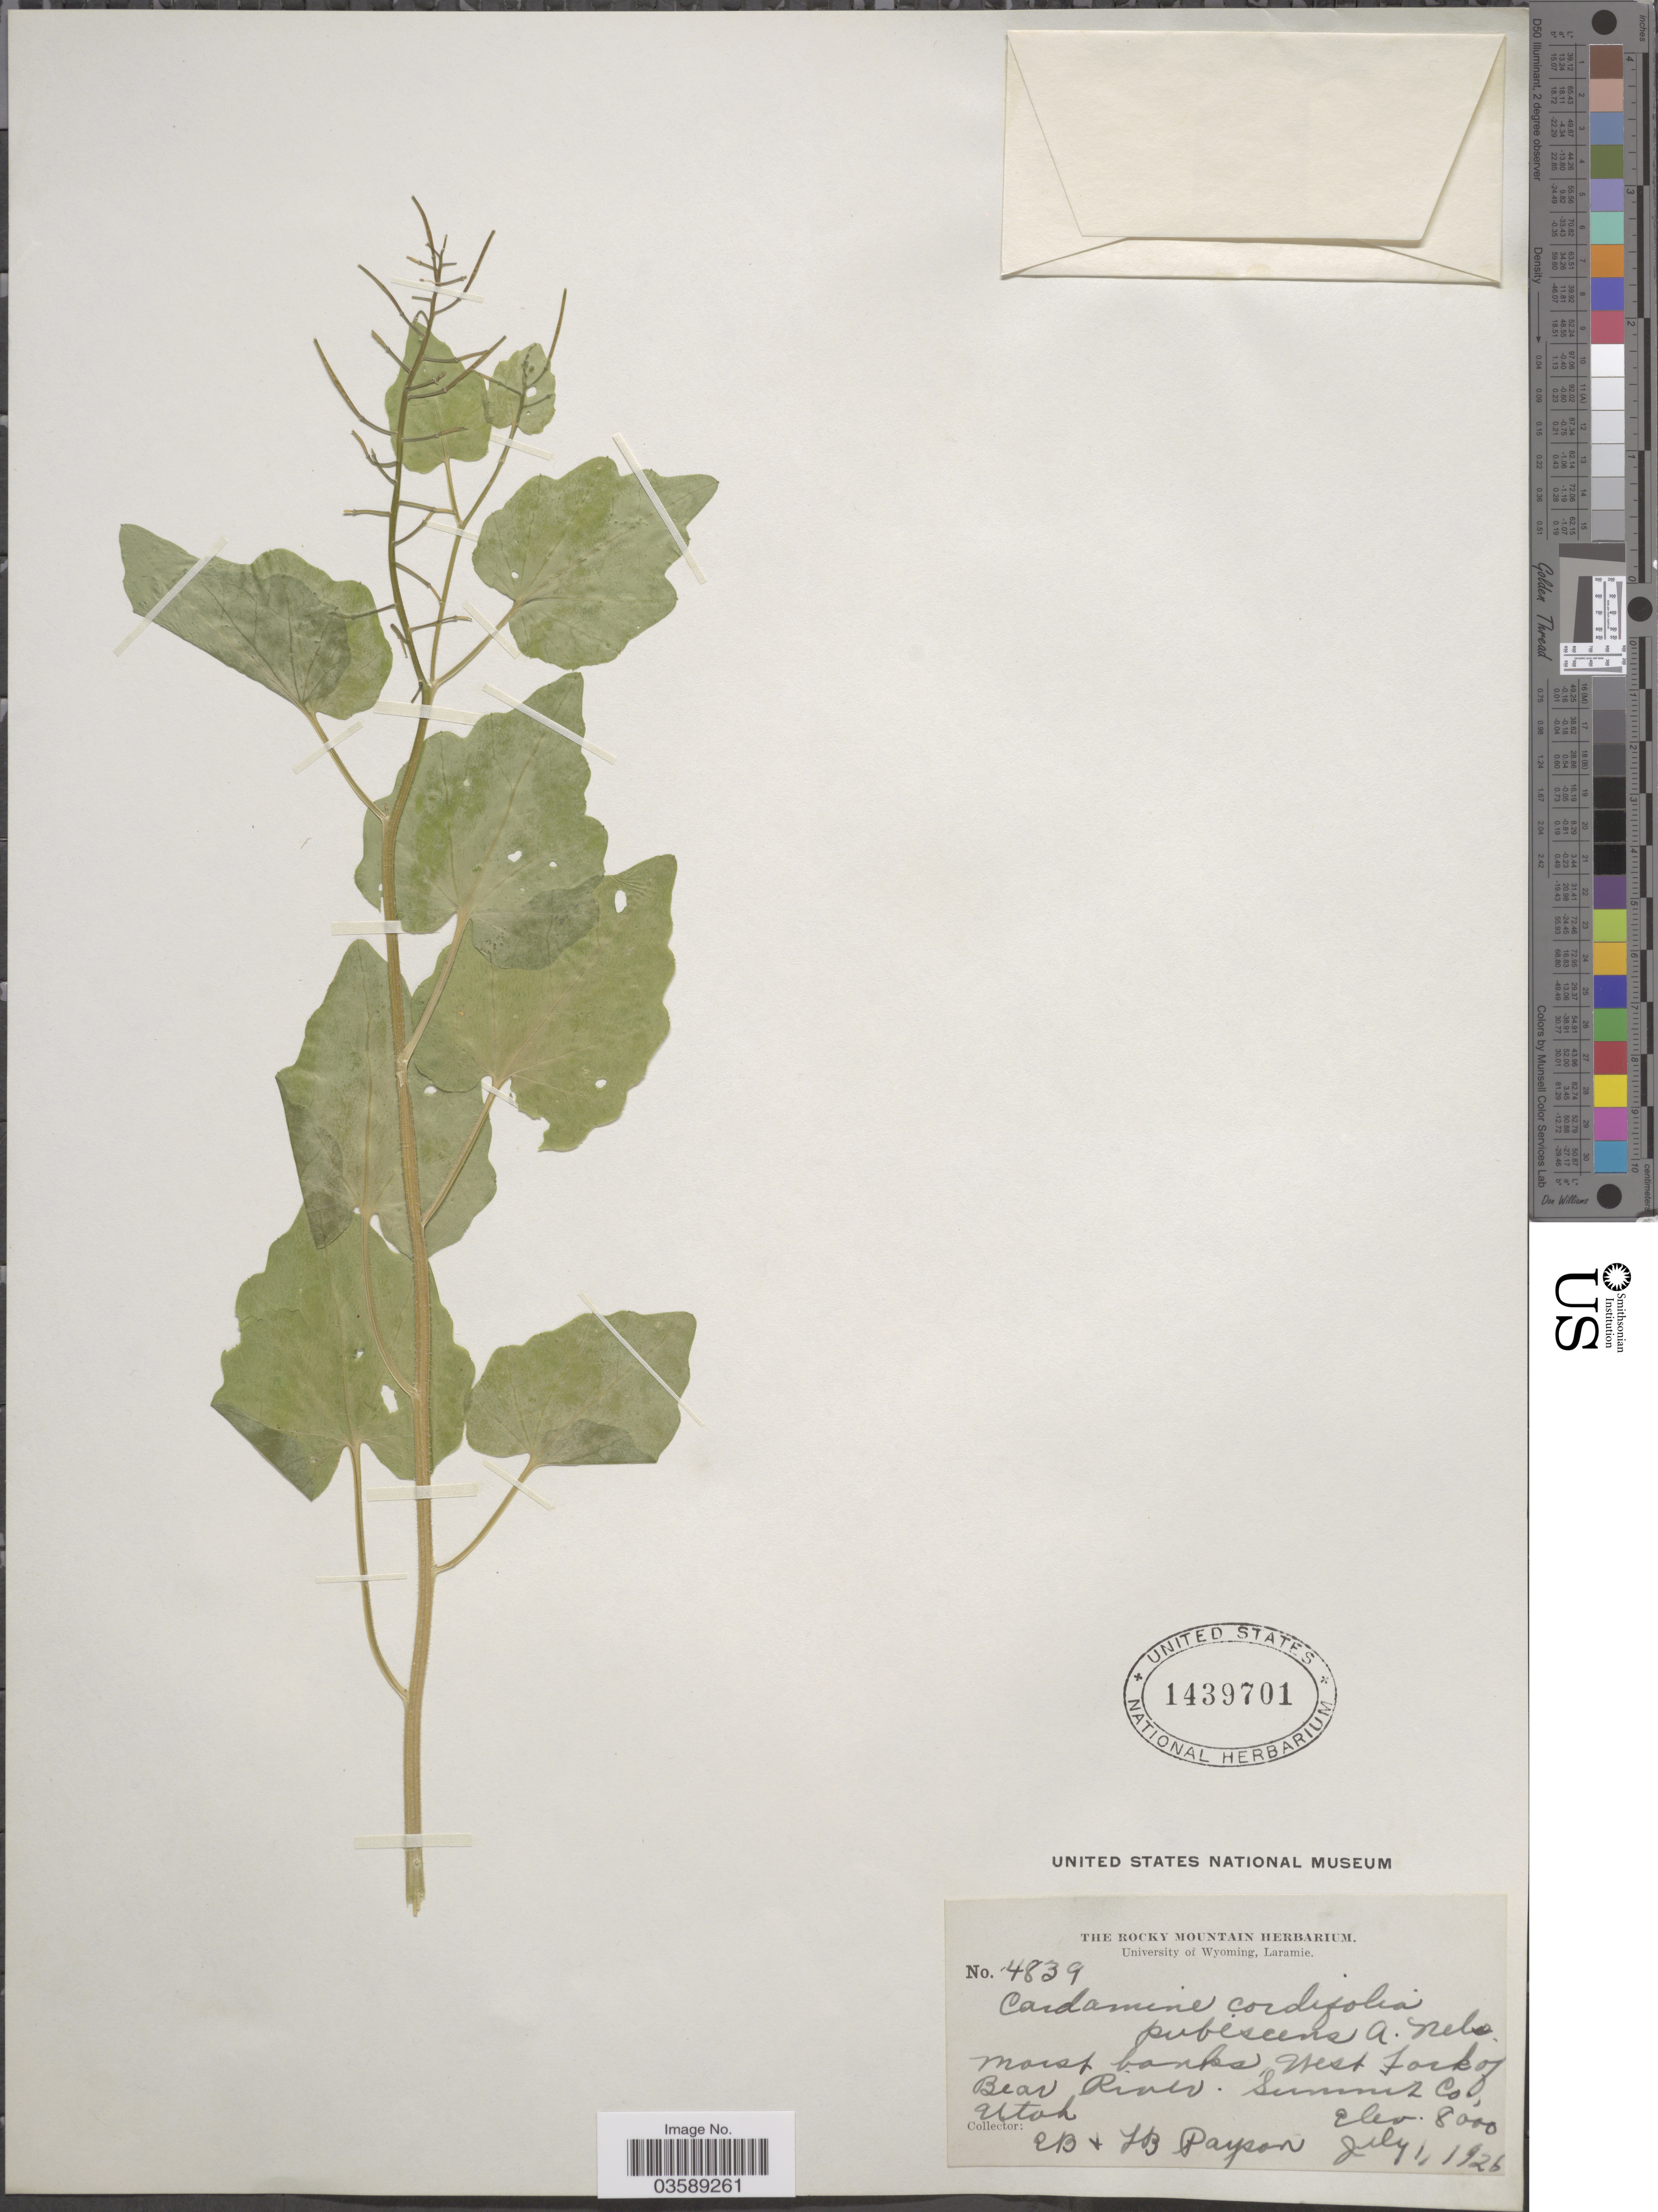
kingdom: Plantae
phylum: Tracheophyta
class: Magnoliopsida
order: Brassicales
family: Brassicaceae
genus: Cardamine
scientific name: Cardamine cordifolia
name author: A. Gray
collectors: E. B. Payson & L. Payson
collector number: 4839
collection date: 1926-07-01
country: United States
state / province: Utah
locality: Moist banks West of fork of Bear River. Summit Co.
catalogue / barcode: US 1439701